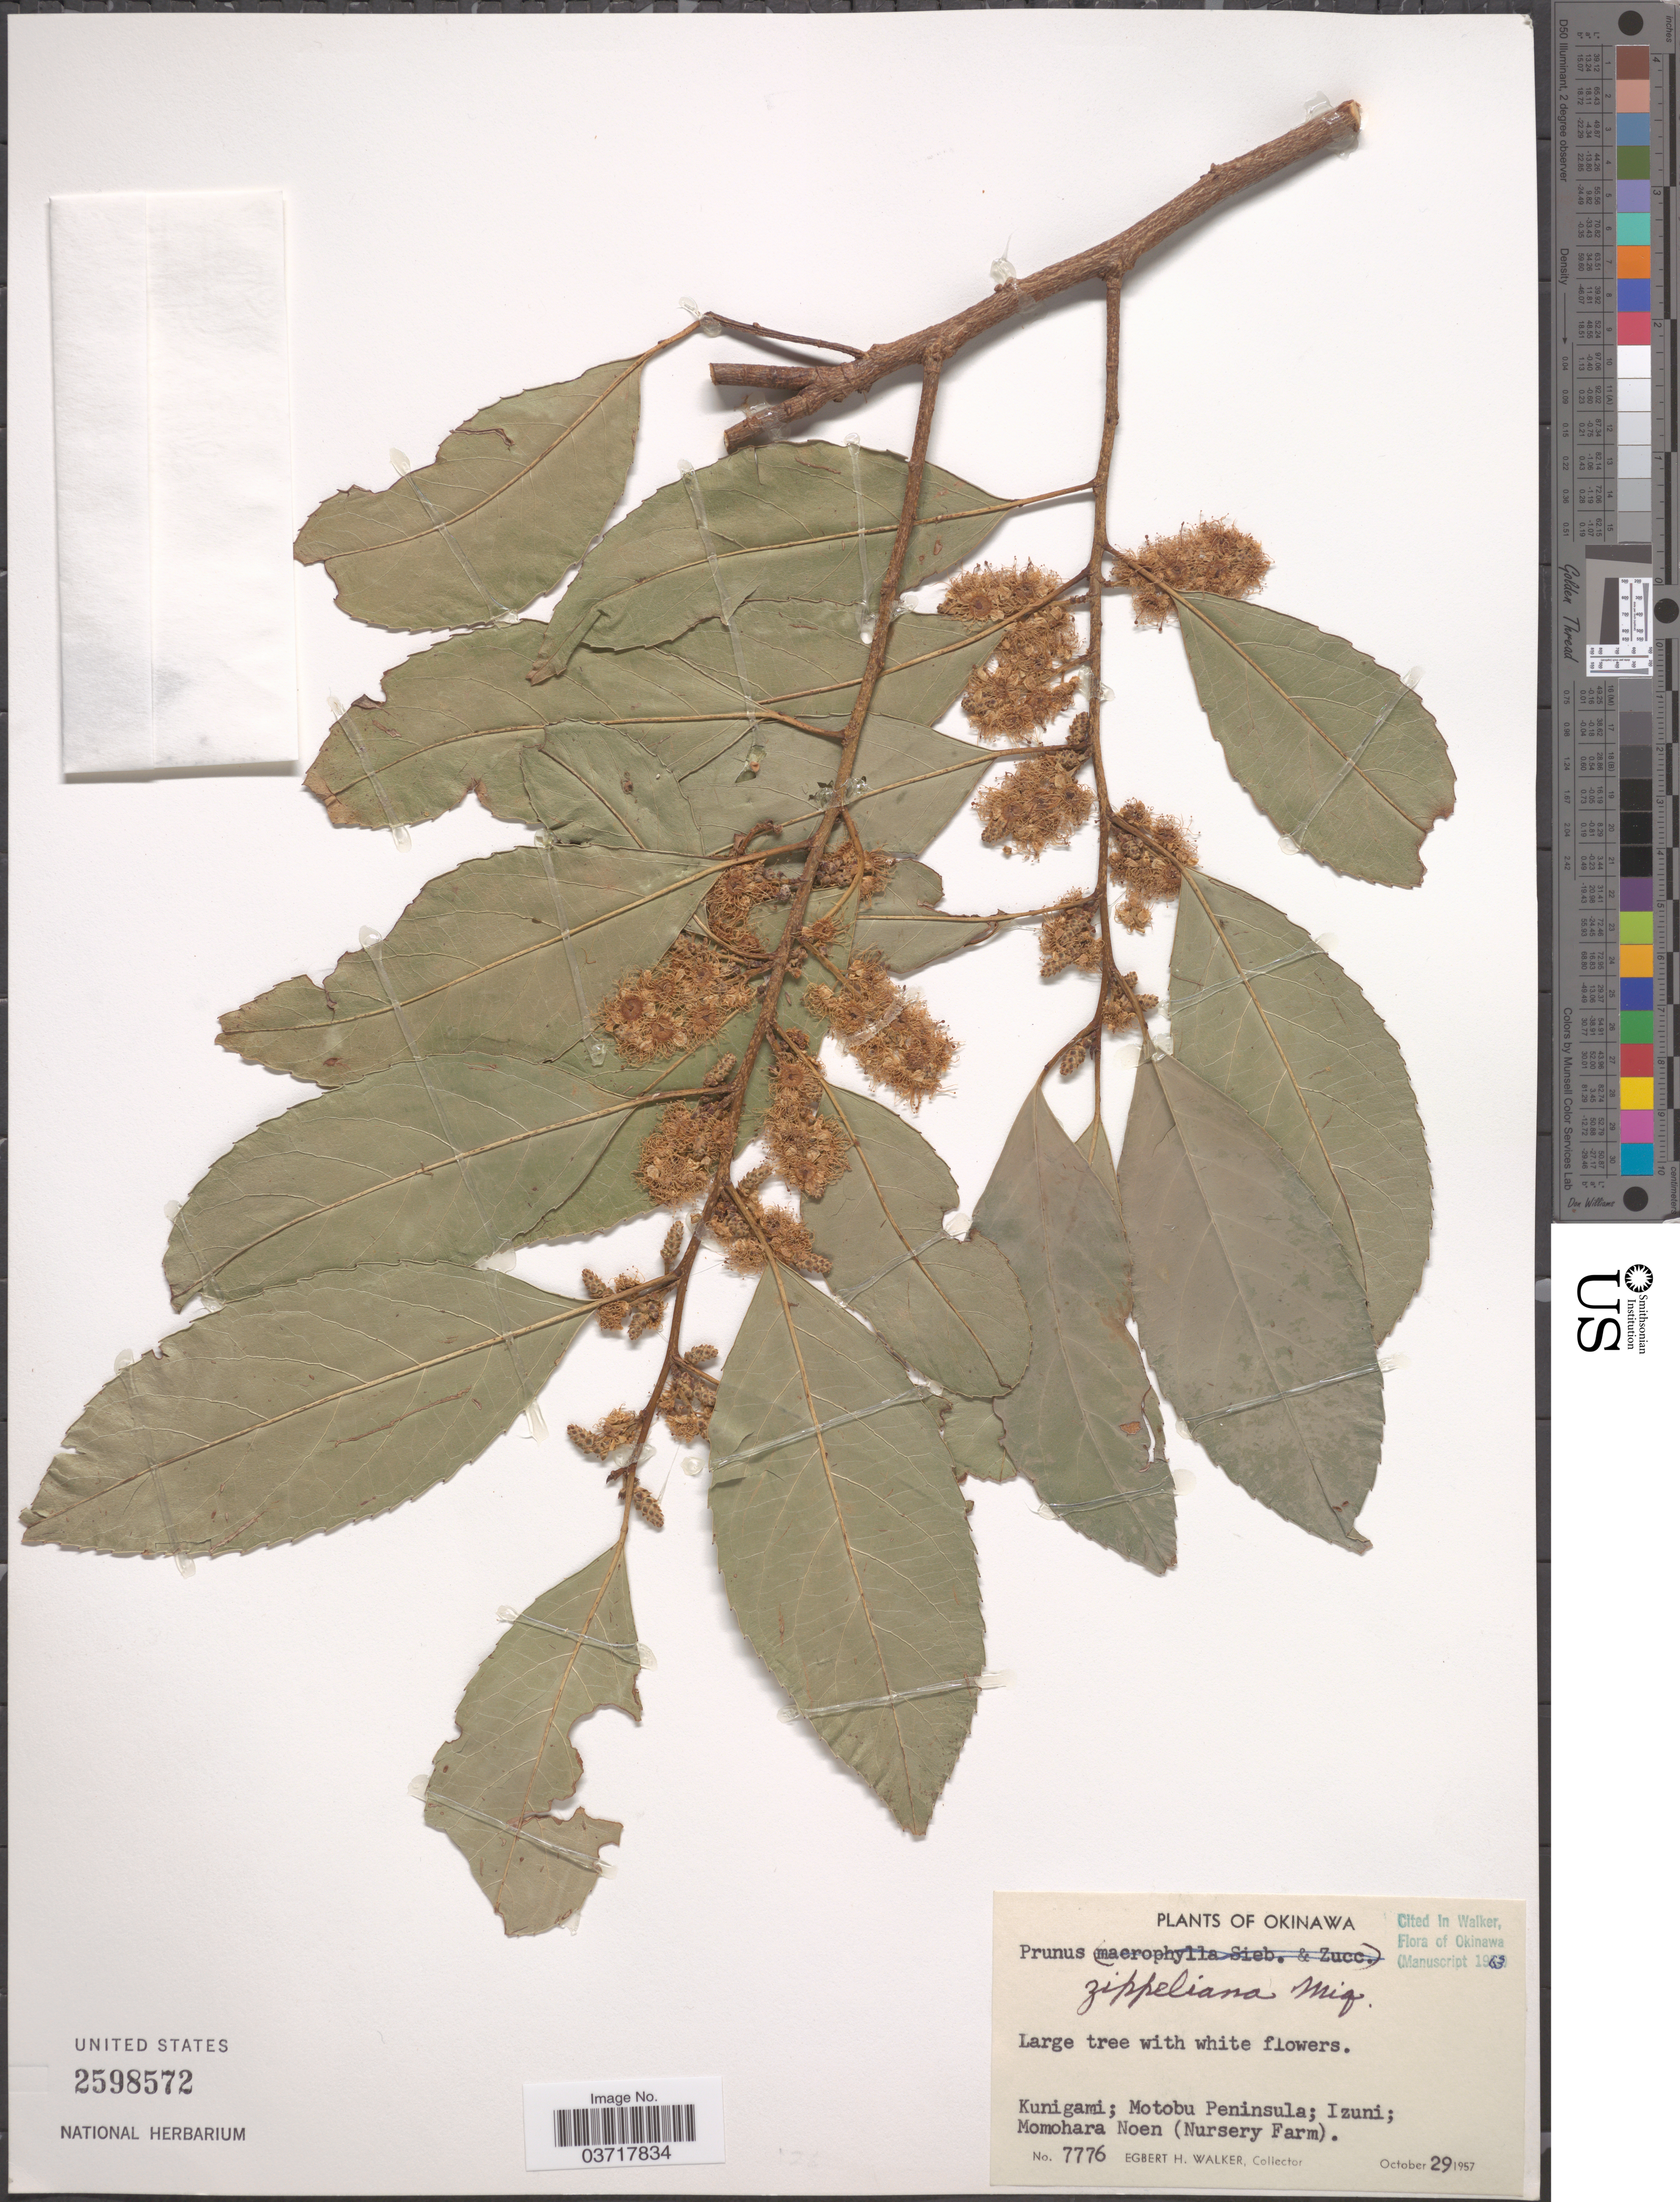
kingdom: Plantae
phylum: Tracheophyta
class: Magnoliopsida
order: Rosales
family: Rosaceae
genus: Prunus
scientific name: Prunus macrophylla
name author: Poir.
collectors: E. H. Walker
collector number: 7776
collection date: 1957-10-29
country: Japan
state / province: Okinawa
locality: Kunigami; Motobu Peninsula; Izuni; Momohara Noen (Nursery Farm).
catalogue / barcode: US 2598572